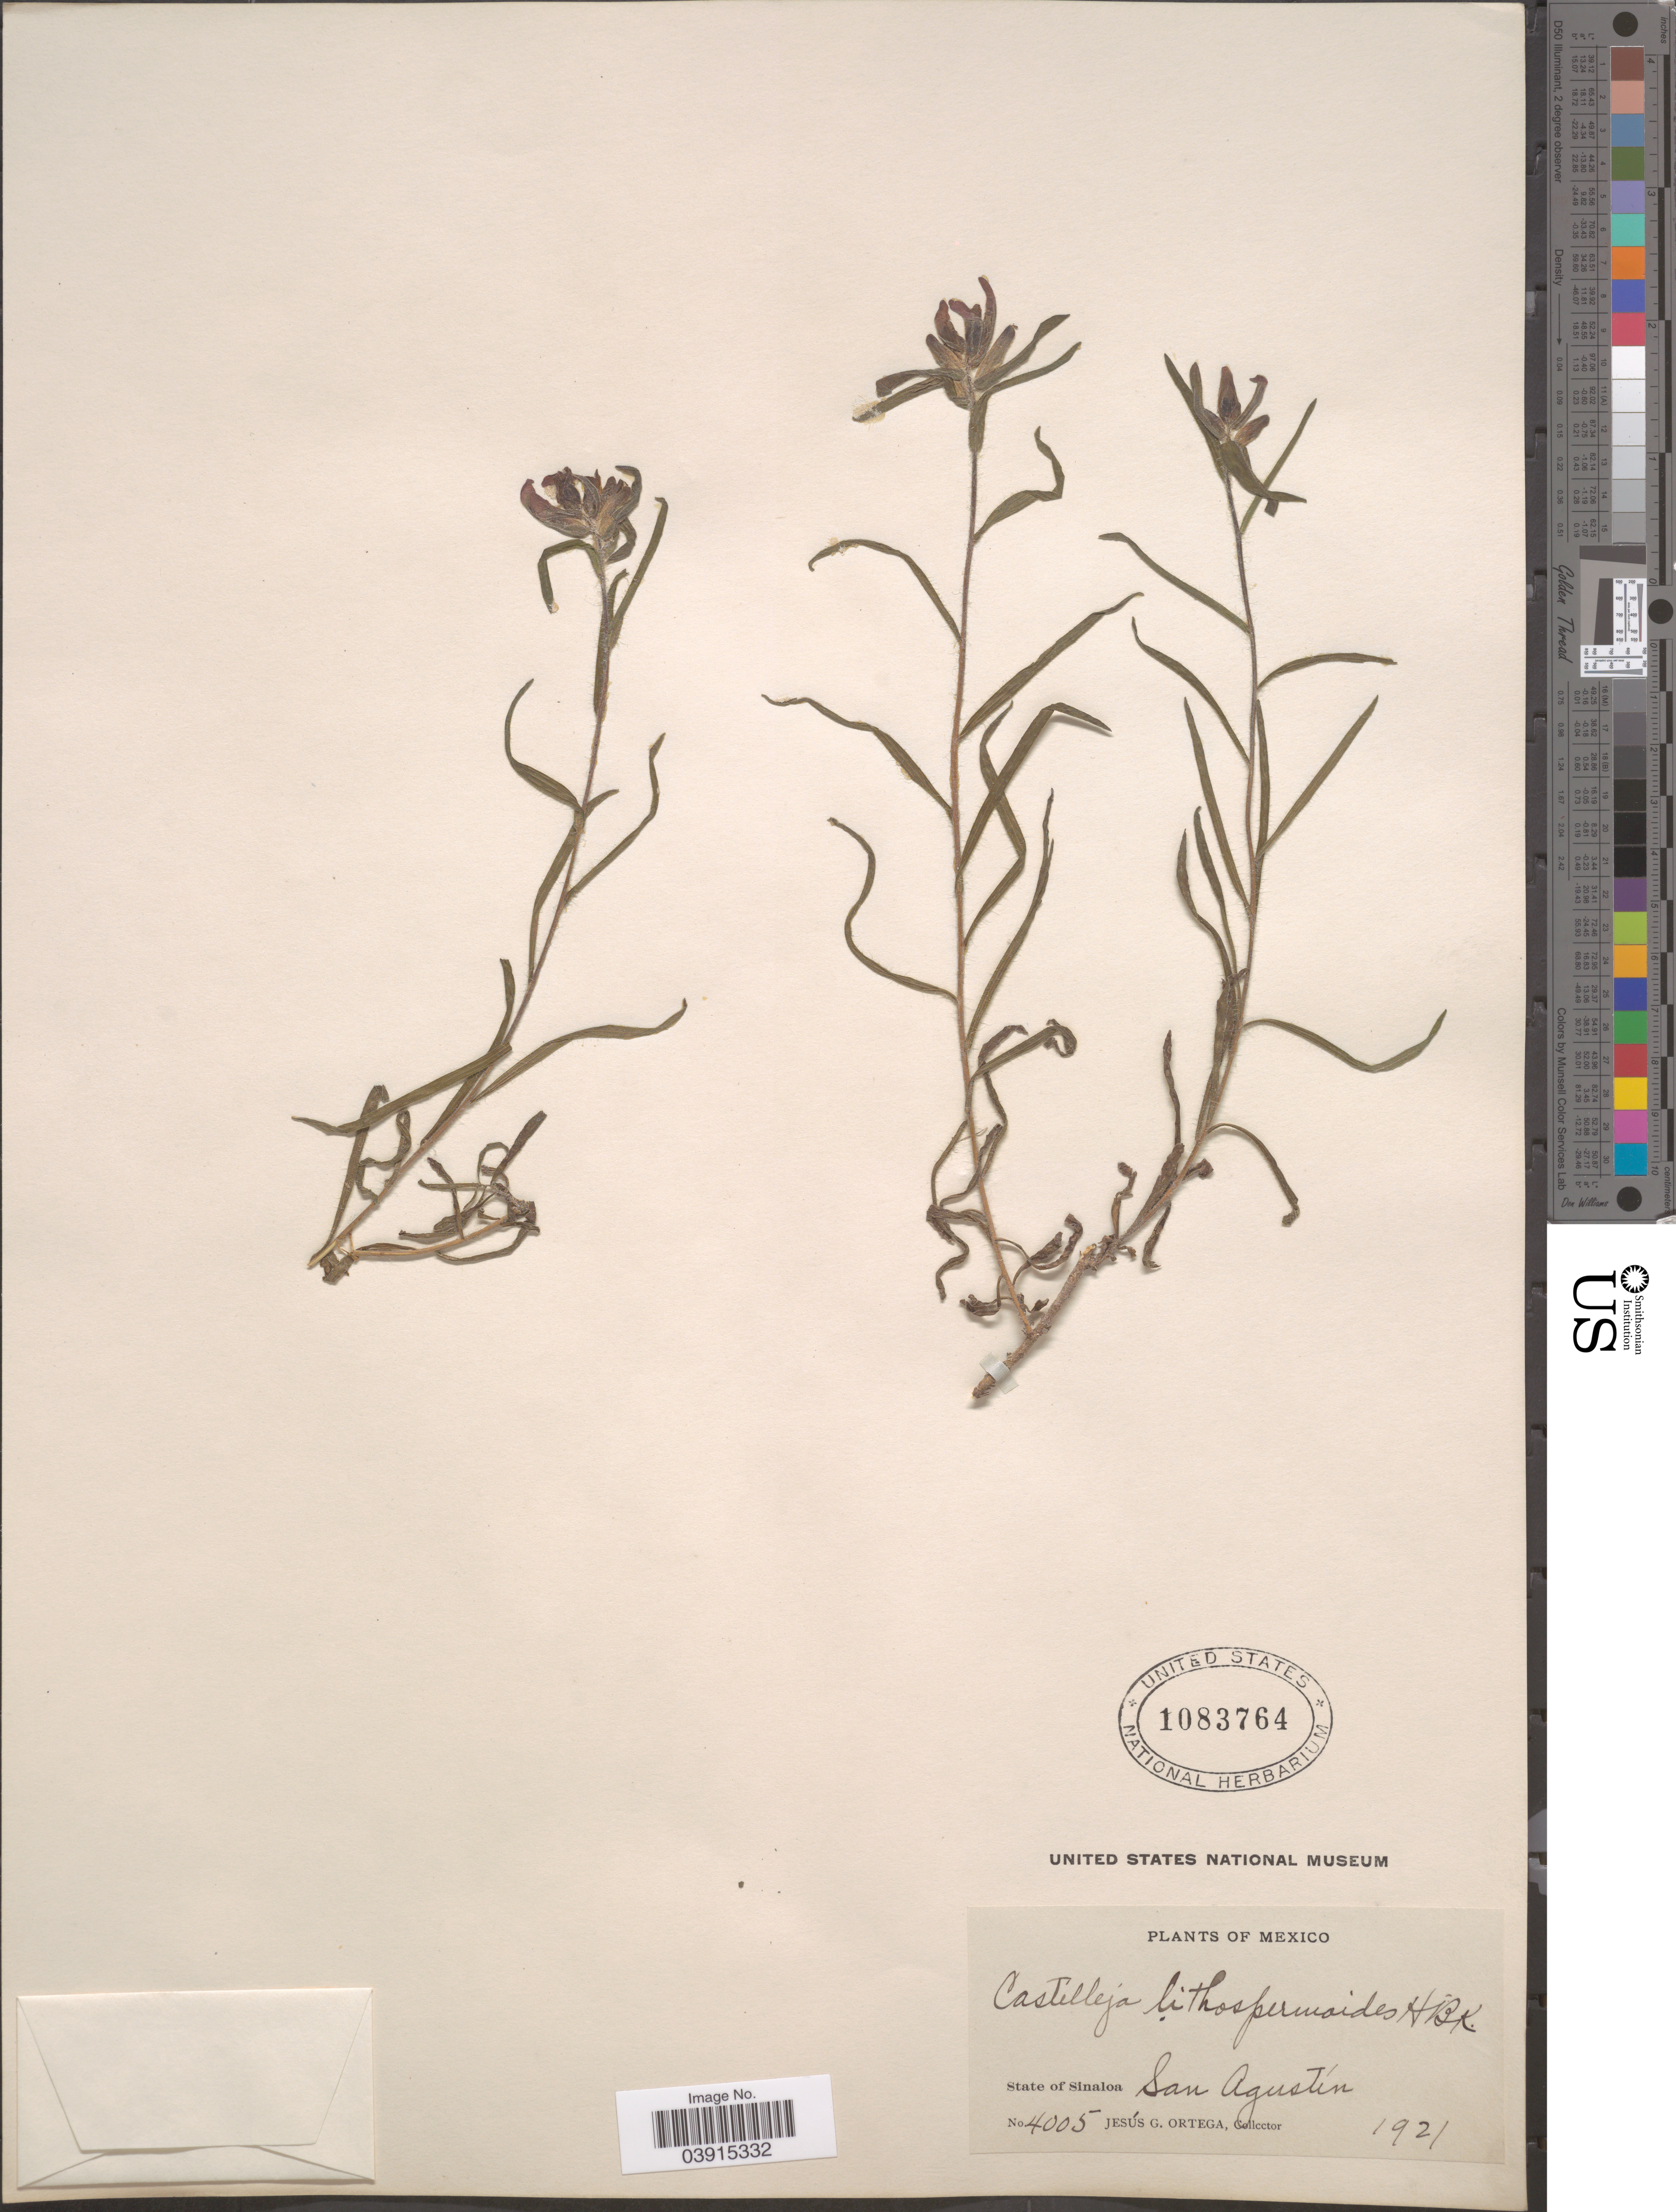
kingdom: Plantae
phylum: Tracheophyta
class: Magnoliopsida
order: Lamiales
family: Orobanchaceae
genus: Castilleja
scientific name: Castilleja lithospermoides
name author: Kunth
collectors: J. Ortega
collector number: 4005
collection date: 1921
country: Mexico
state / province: Sinaloa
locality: San Agustín.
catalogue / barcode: US 1083764